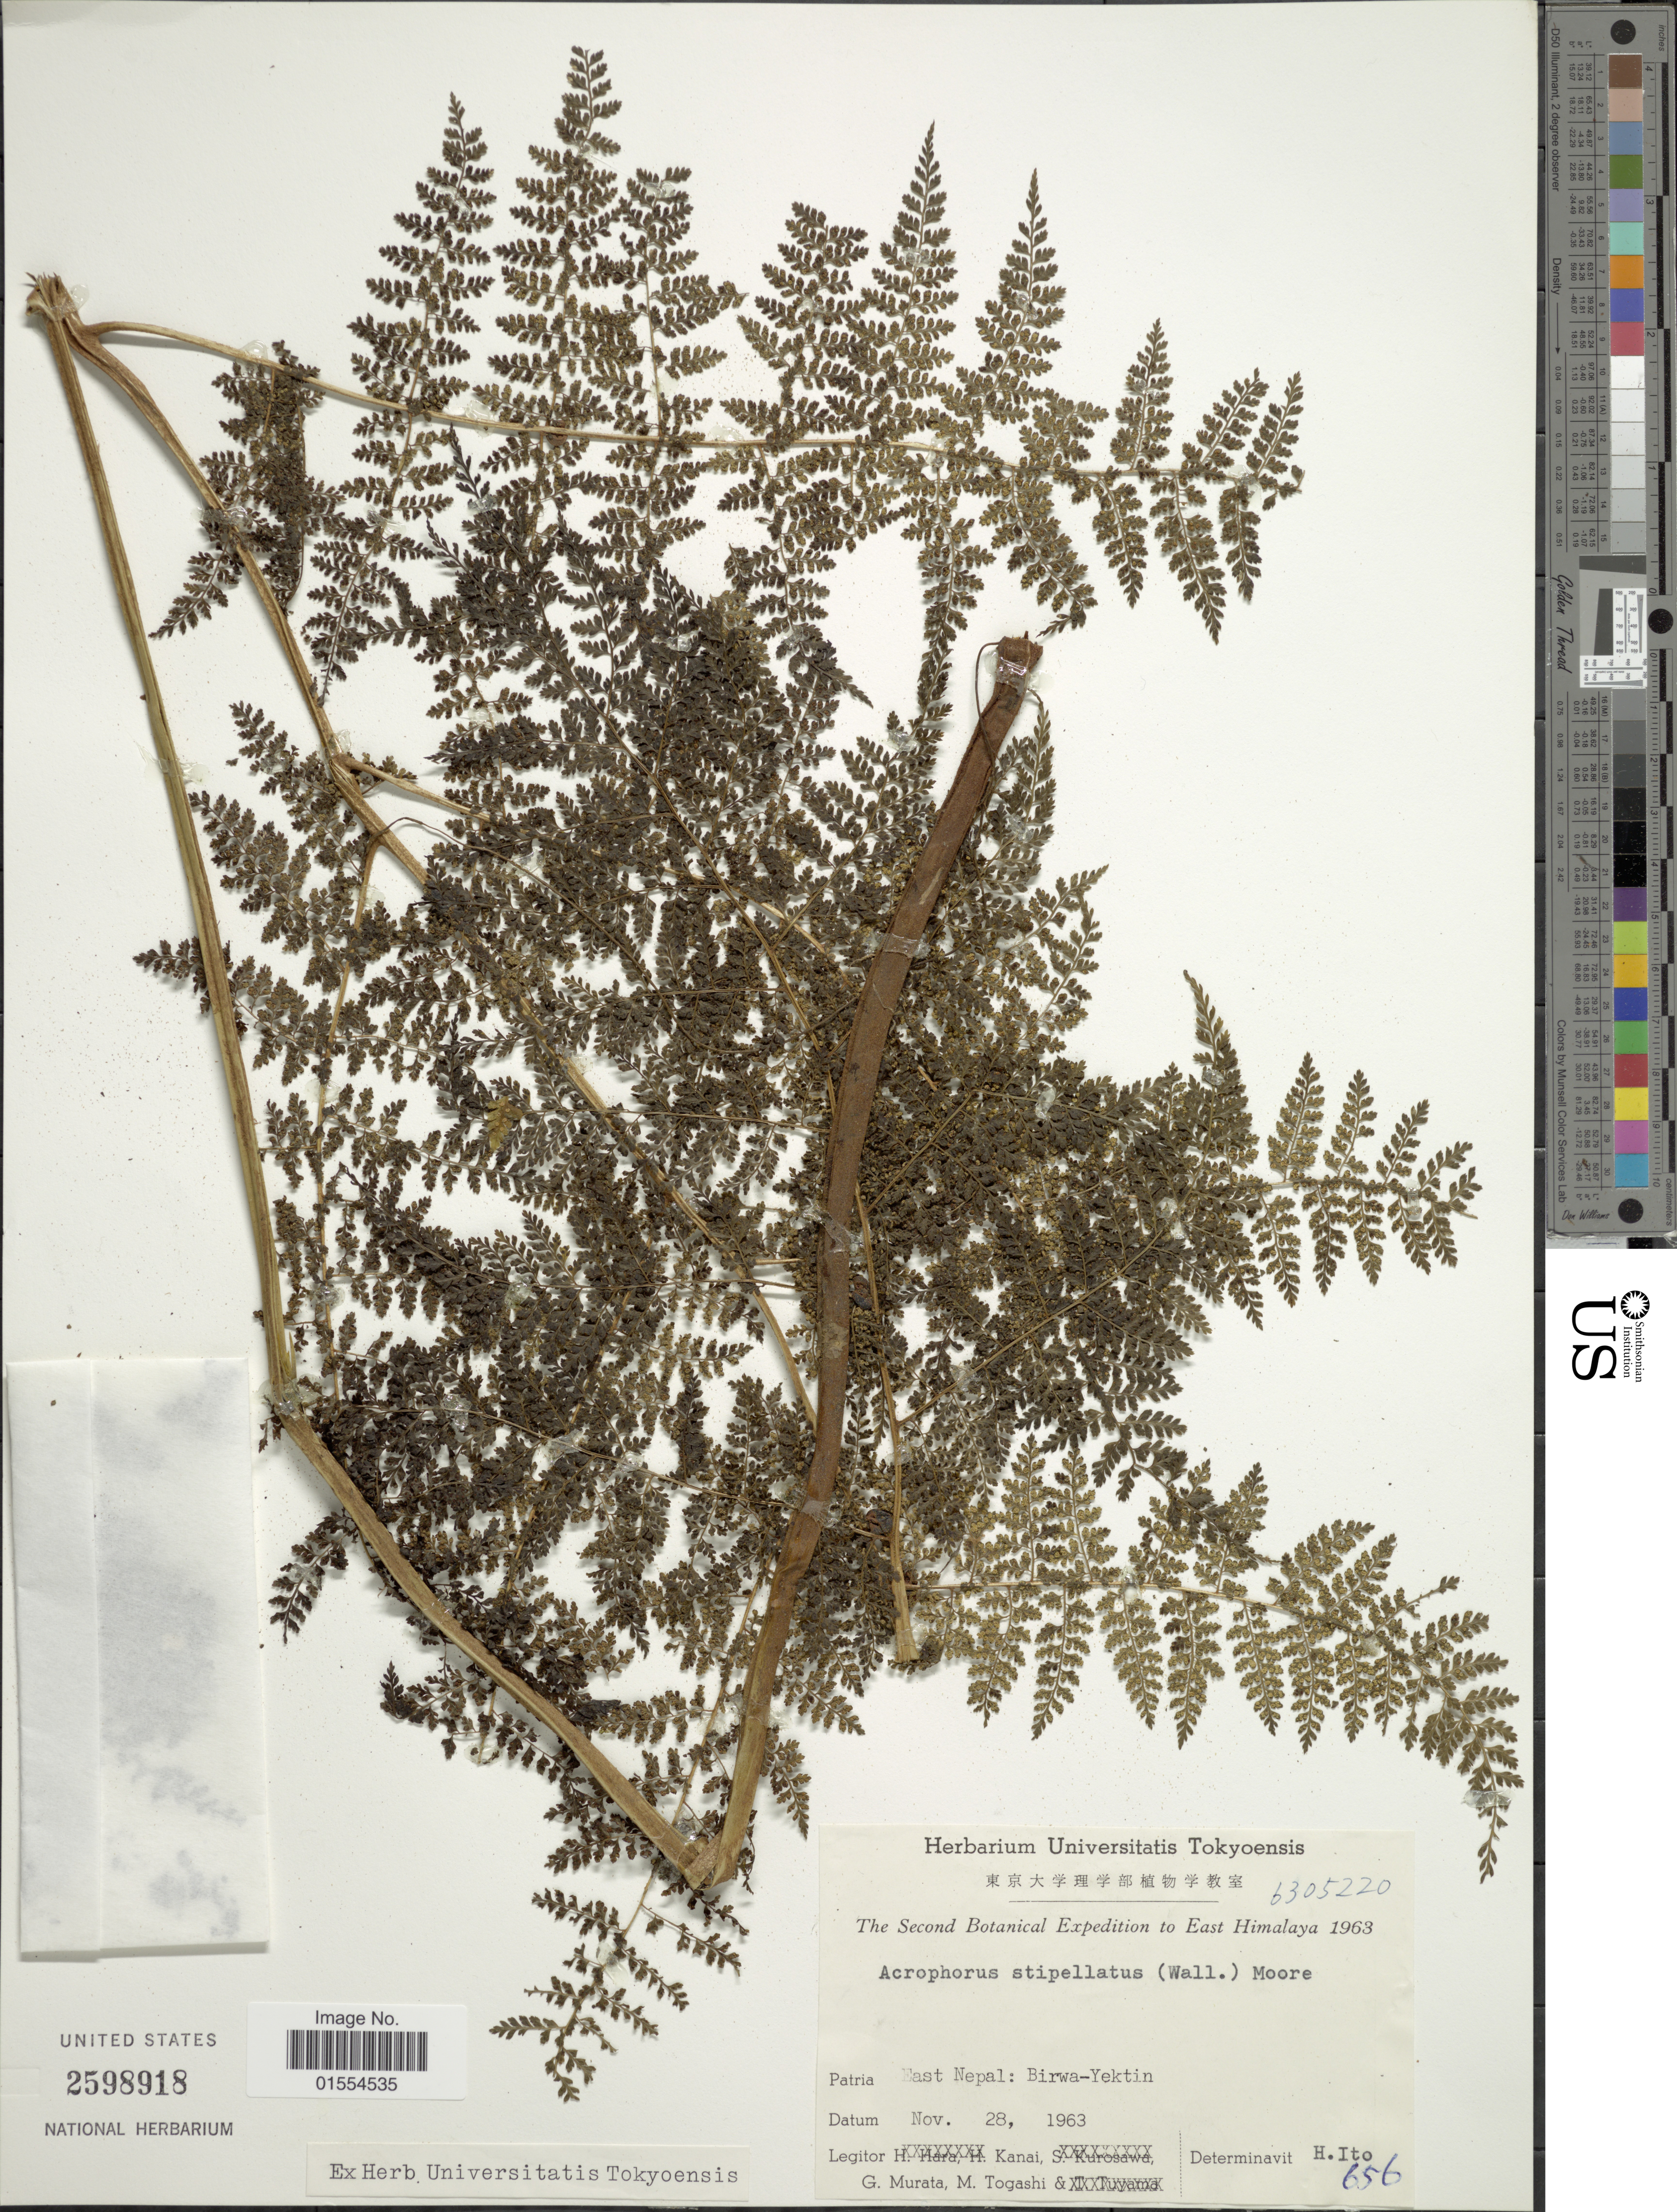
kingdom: Plantae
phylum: Tracheophyta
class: Polypodiopsida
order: Polypodiales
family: Dryopteridaceae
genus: Dryopteris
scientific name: Dryopteris nodosa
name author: (C. Presl) Li Bing Zhang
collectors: H. Kanai, G. Murata & M. Togashi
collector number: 6305220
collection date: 1963-11-28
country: Nepal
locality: East Nepal: Birwa- Yektin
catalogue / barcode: US 2598918